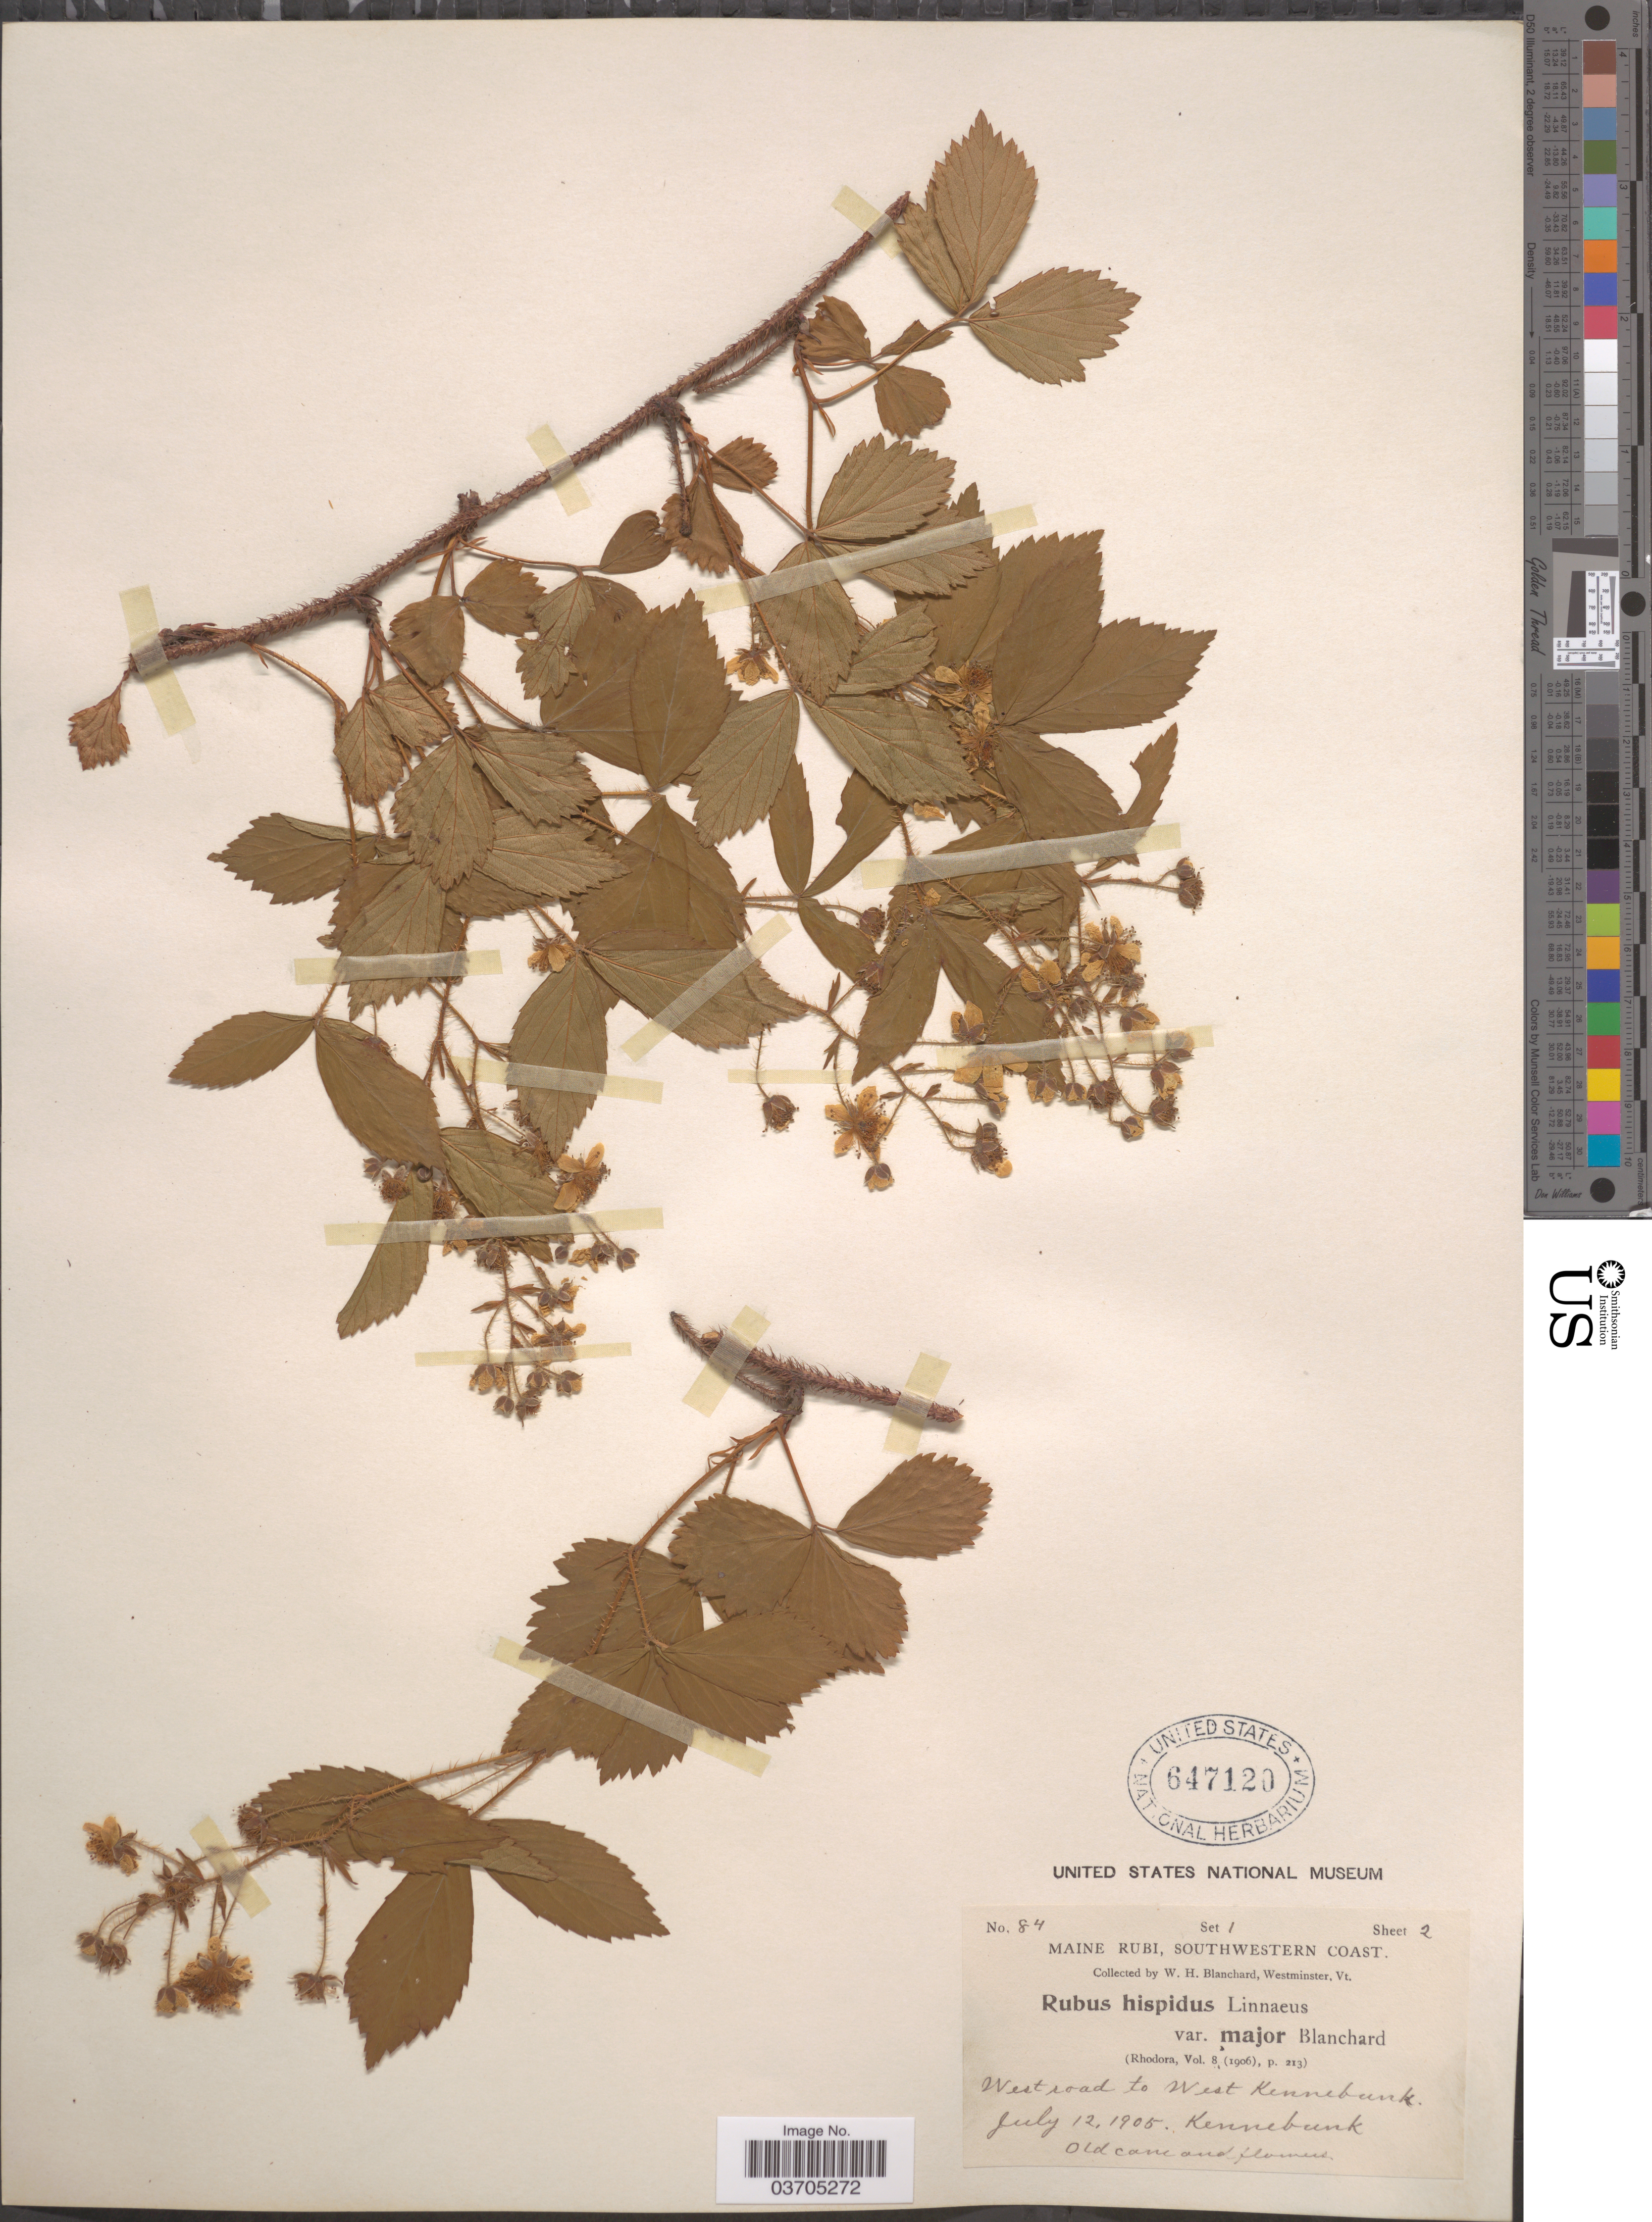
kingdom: Plantae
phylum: Tracheophyta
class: Magnoliopsida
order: Rosales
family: Rosaceae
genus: Rubus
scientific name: Rubus hispidus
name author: L.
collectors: W. H. Blanchard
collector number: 84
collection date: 1905-07-12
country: United States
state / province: Maine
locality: Maine Rubi, Southwestern Coast. West road to West Kennebunk. Kennebunk.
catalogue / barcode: US 647120